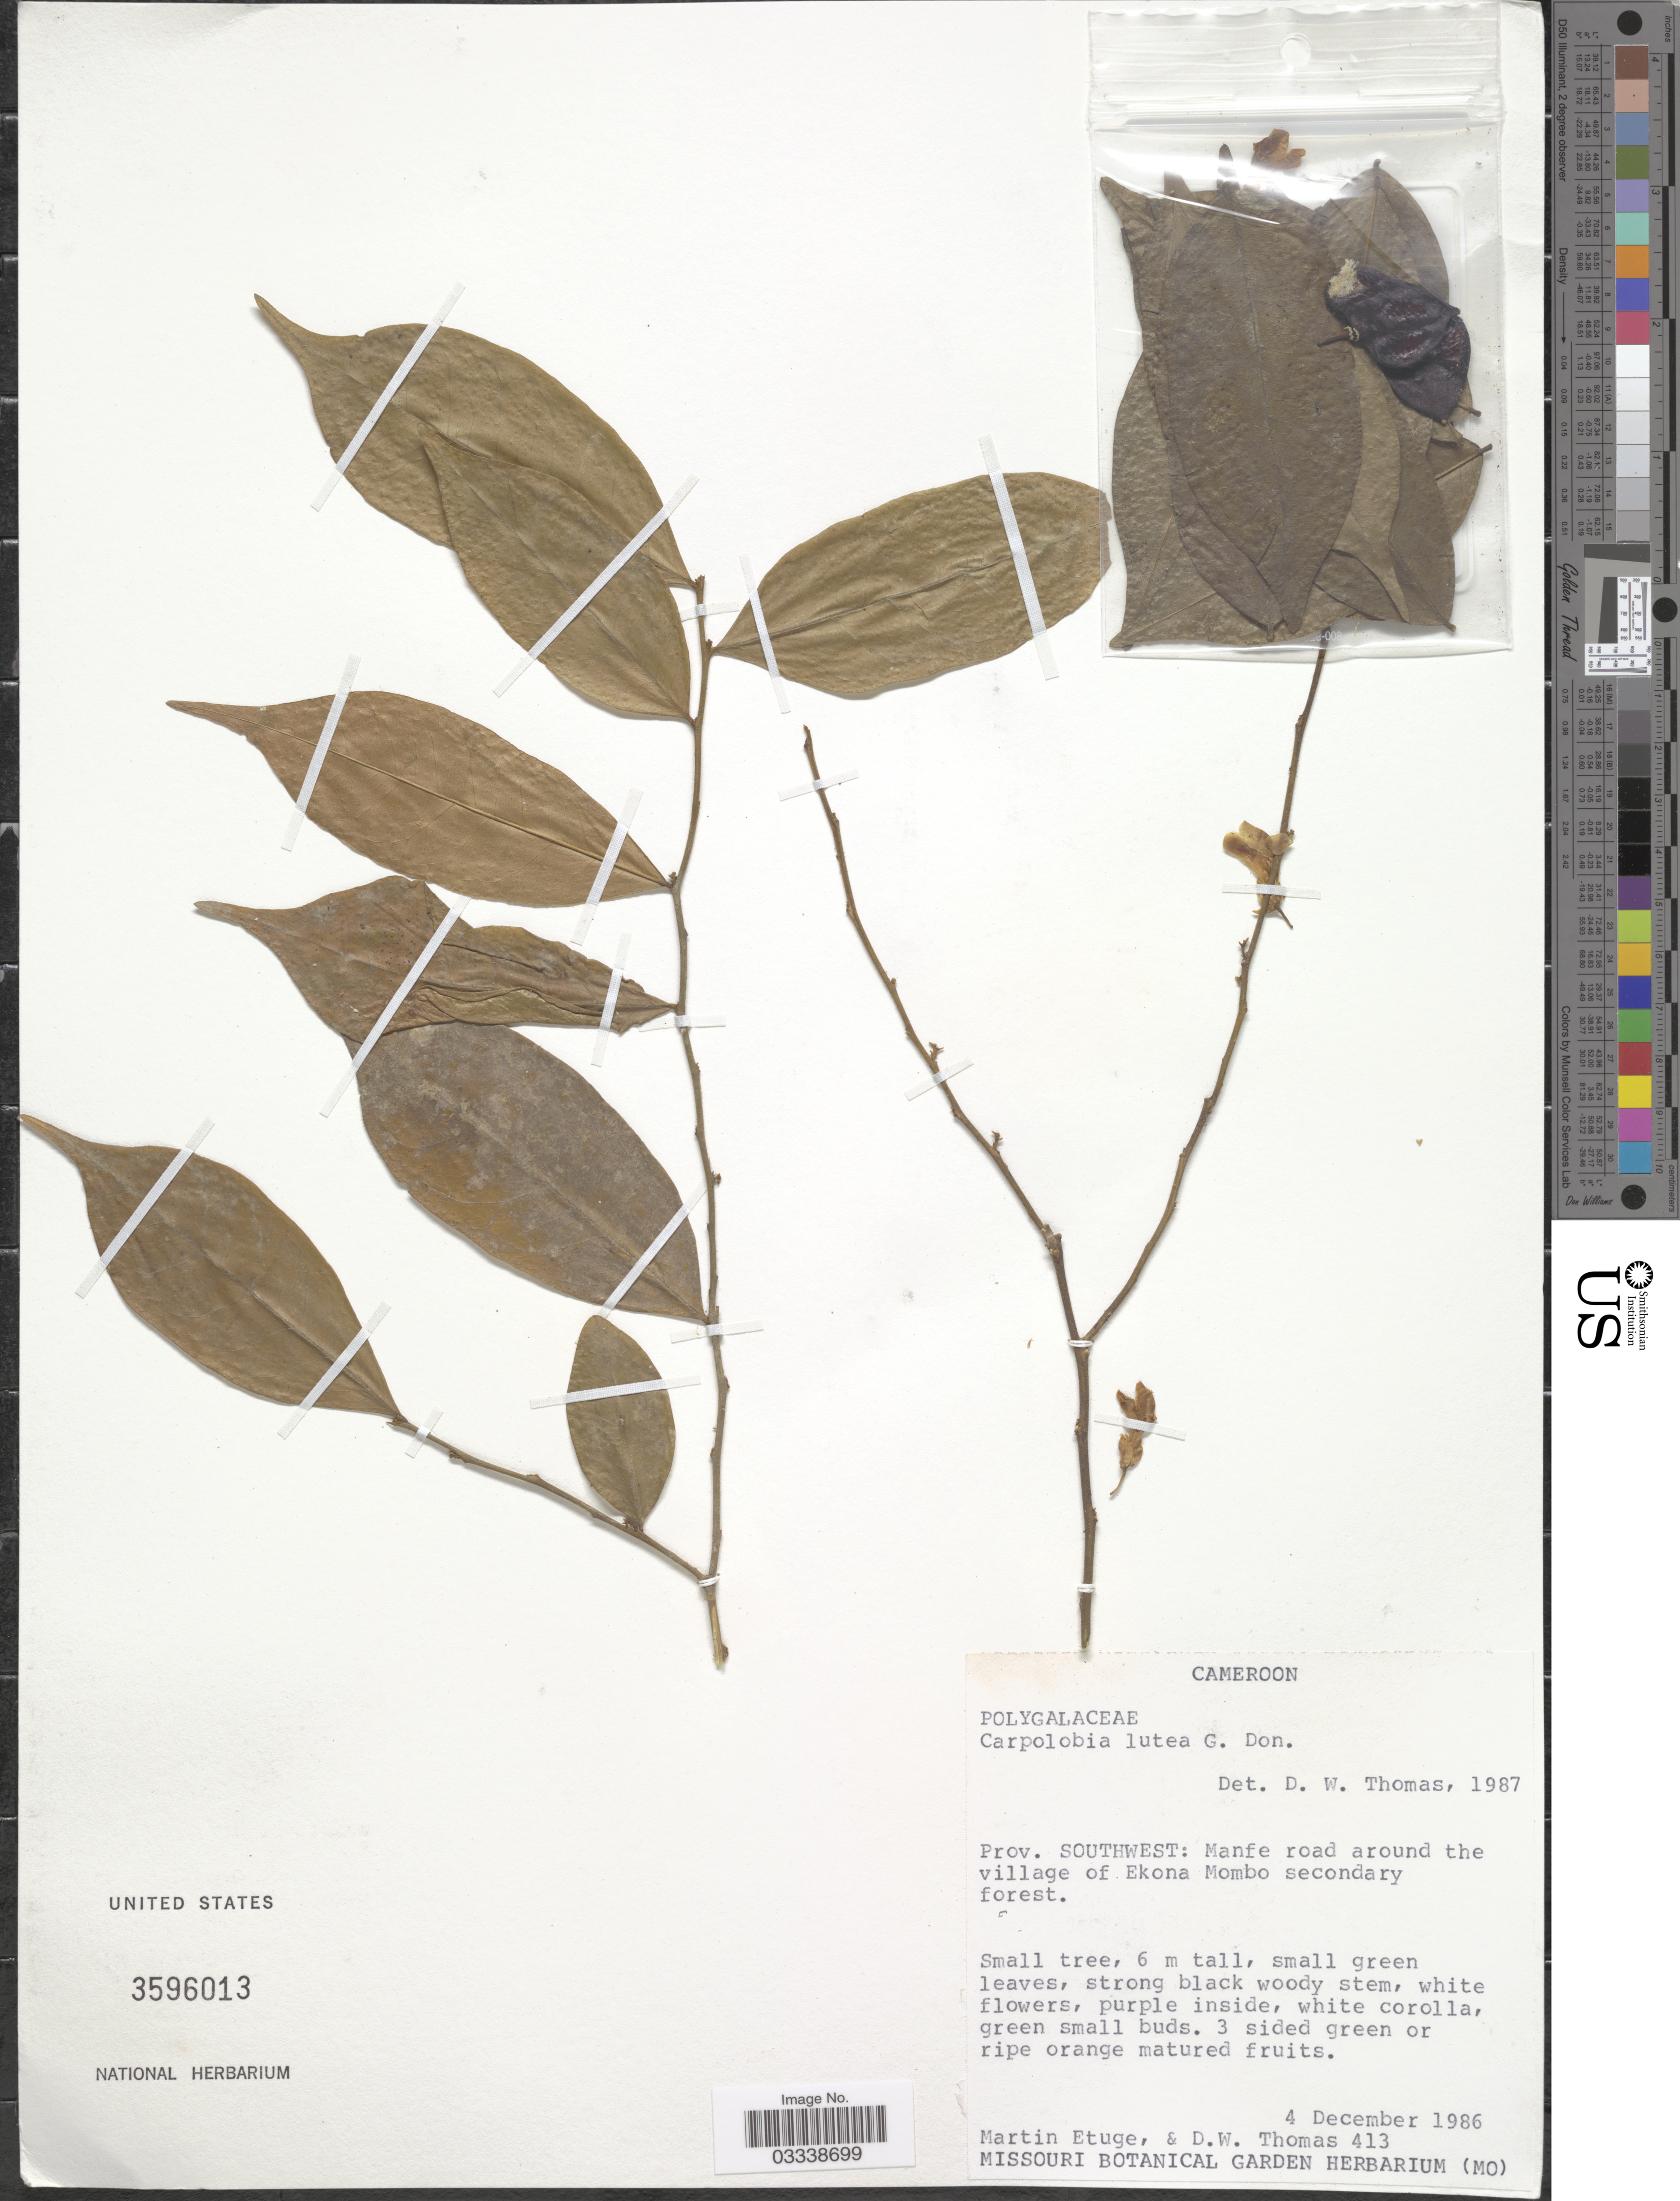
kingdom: Plantae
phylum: Tracheophyta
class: Magnoliopsida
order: Fabales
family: Polygalaceae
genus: Carpolobia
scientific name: Carpolobia lutea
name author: G. Don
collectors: M. Etuge & D. W. Thomas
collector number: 413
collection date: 1986-12-04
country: Cameroon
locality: Prov. Southwest: Manfe road around the village of Ekona Mombo secondary forest.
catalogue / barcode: US 3596013